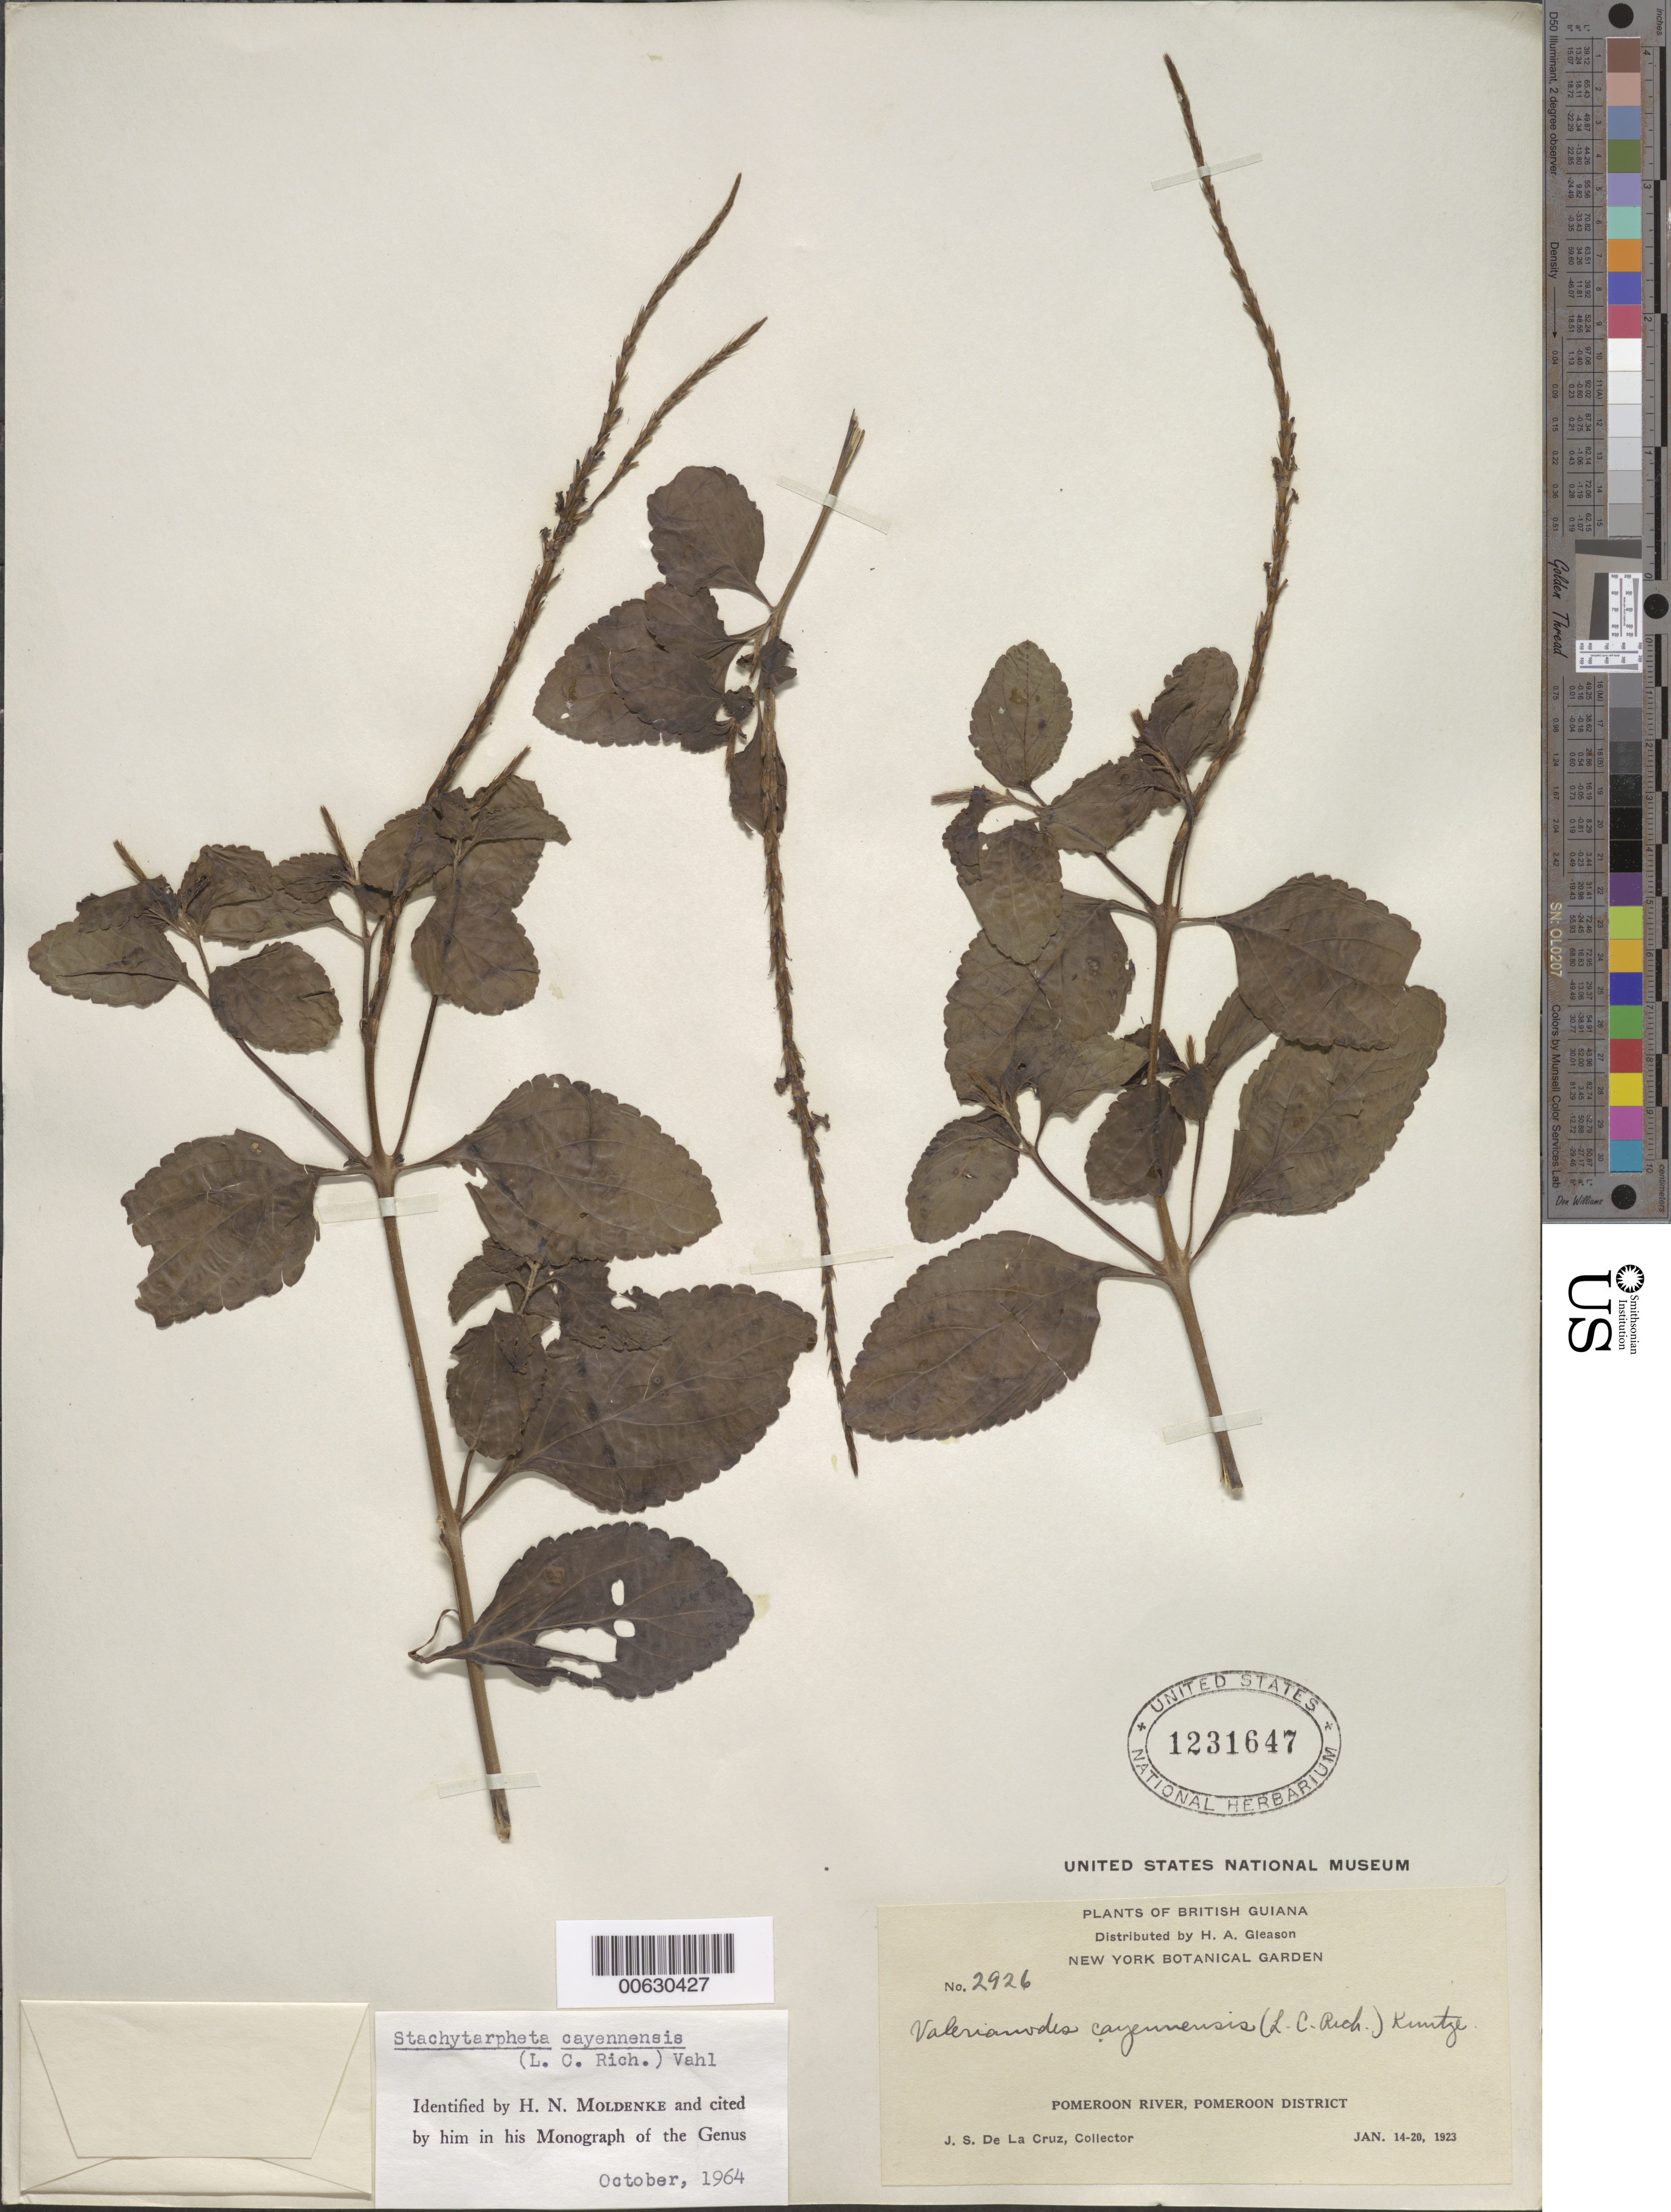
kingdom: Plantae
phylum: Tracheophyta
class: Magnoliopsida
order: Lamiales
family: Verbenaceae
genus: Stachytarpheta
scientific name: Stachytarpheta cayennensis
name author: (Rich.) Vahl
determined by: Moldenke, H. N.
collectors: J. S. de la Cruz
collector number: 2926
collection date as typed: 14-Jan-23 to 20-Jan-23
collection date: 1923-01-14/1923-01-20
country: Guyana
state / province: Pomeroon-Supenaam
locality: Pomeroon R.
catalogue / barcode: US 1231647